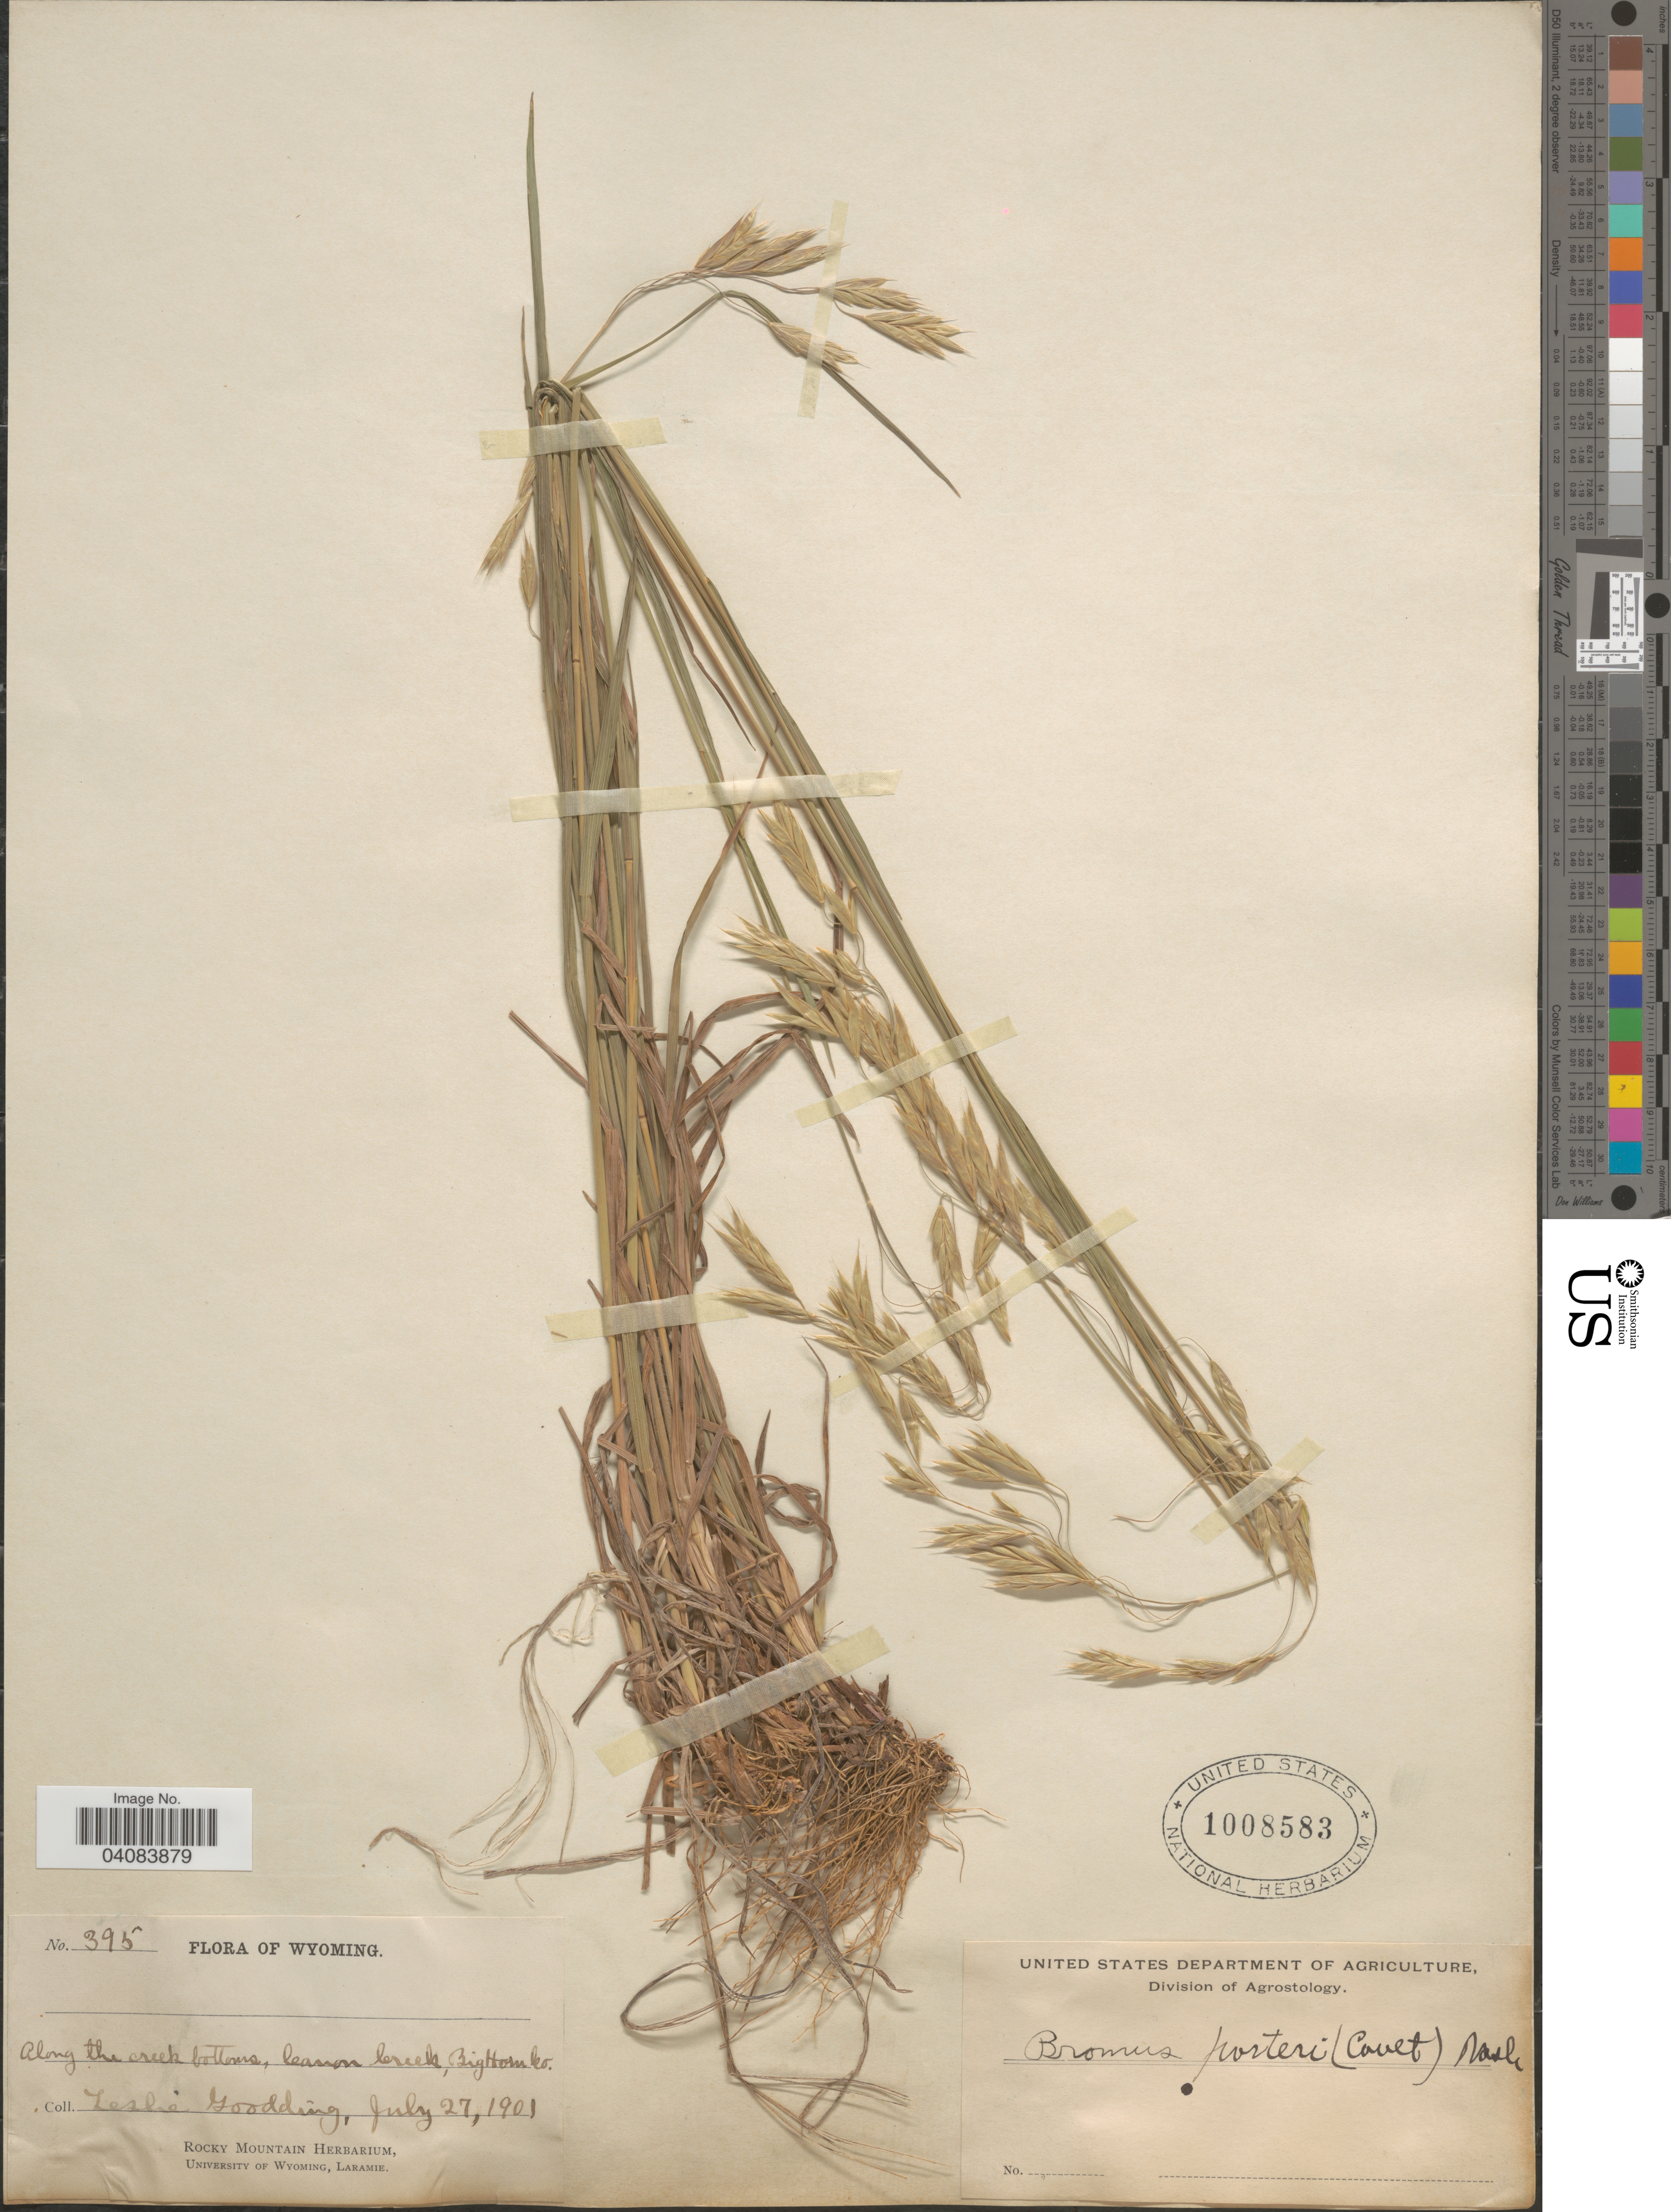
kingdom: Plantae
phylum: Tracheophyta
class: Liliopsida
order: Poales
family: Poaceae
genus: Bromus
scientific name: Bromus porteri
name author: (J.M. Coult.) Nash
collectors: L. N. Goodding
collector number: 395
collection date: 1901-07-27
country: United States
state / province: Wyoming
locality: Along the creek bottoms, Canon Creek, Big Horn Co.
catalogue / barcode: US 1008583